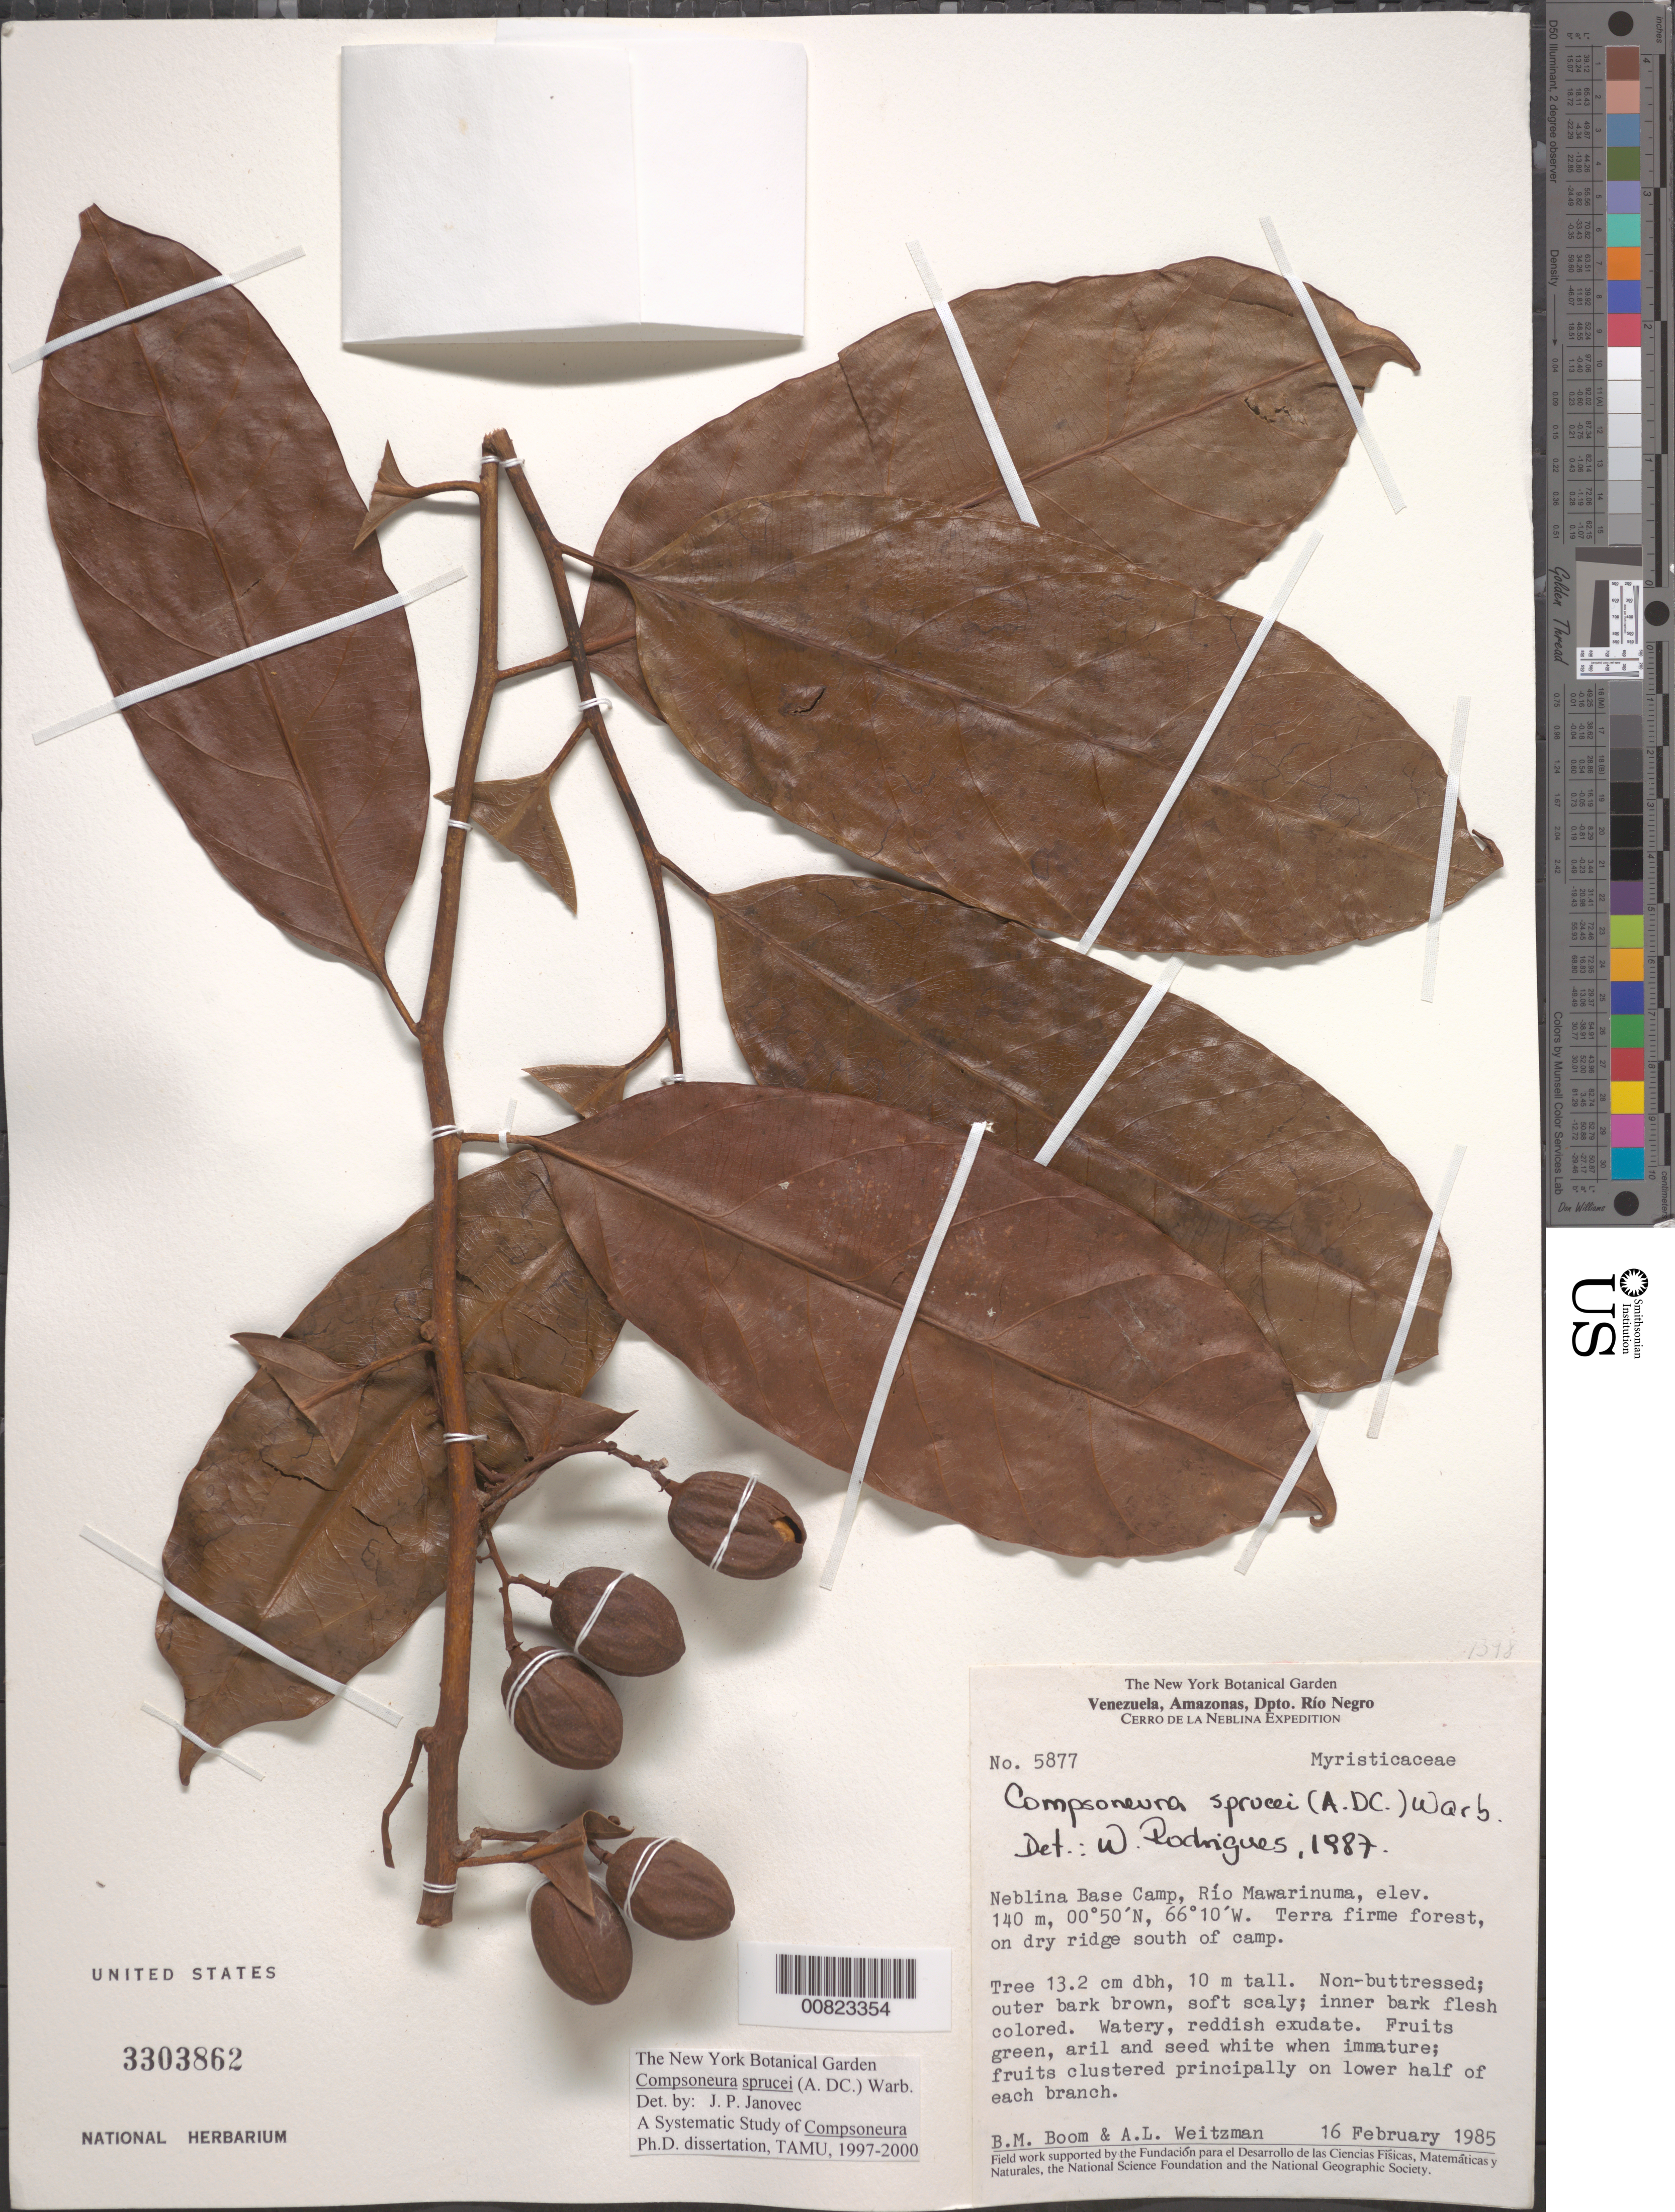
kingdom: Plantae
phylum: Tracheophyta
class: Magnoliopsida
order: Magnoliales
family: Myristicaceae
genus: Compsoneura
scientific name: Compsoneura sprucei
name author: (A. DC.) Warb.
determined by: Rodrigues, W. A.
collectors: B. M. Boom & A. L. Weitzman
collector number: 5877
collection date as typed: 16-Feb-85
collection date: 1985-02-16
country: Venezuela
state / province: Amazonas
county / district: Río Negro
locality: Cerro de la Neblina Base Camp, Río Mawarinuma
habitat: Terra firme forest, on dry ridge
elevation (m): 140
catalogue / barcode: US 3303862